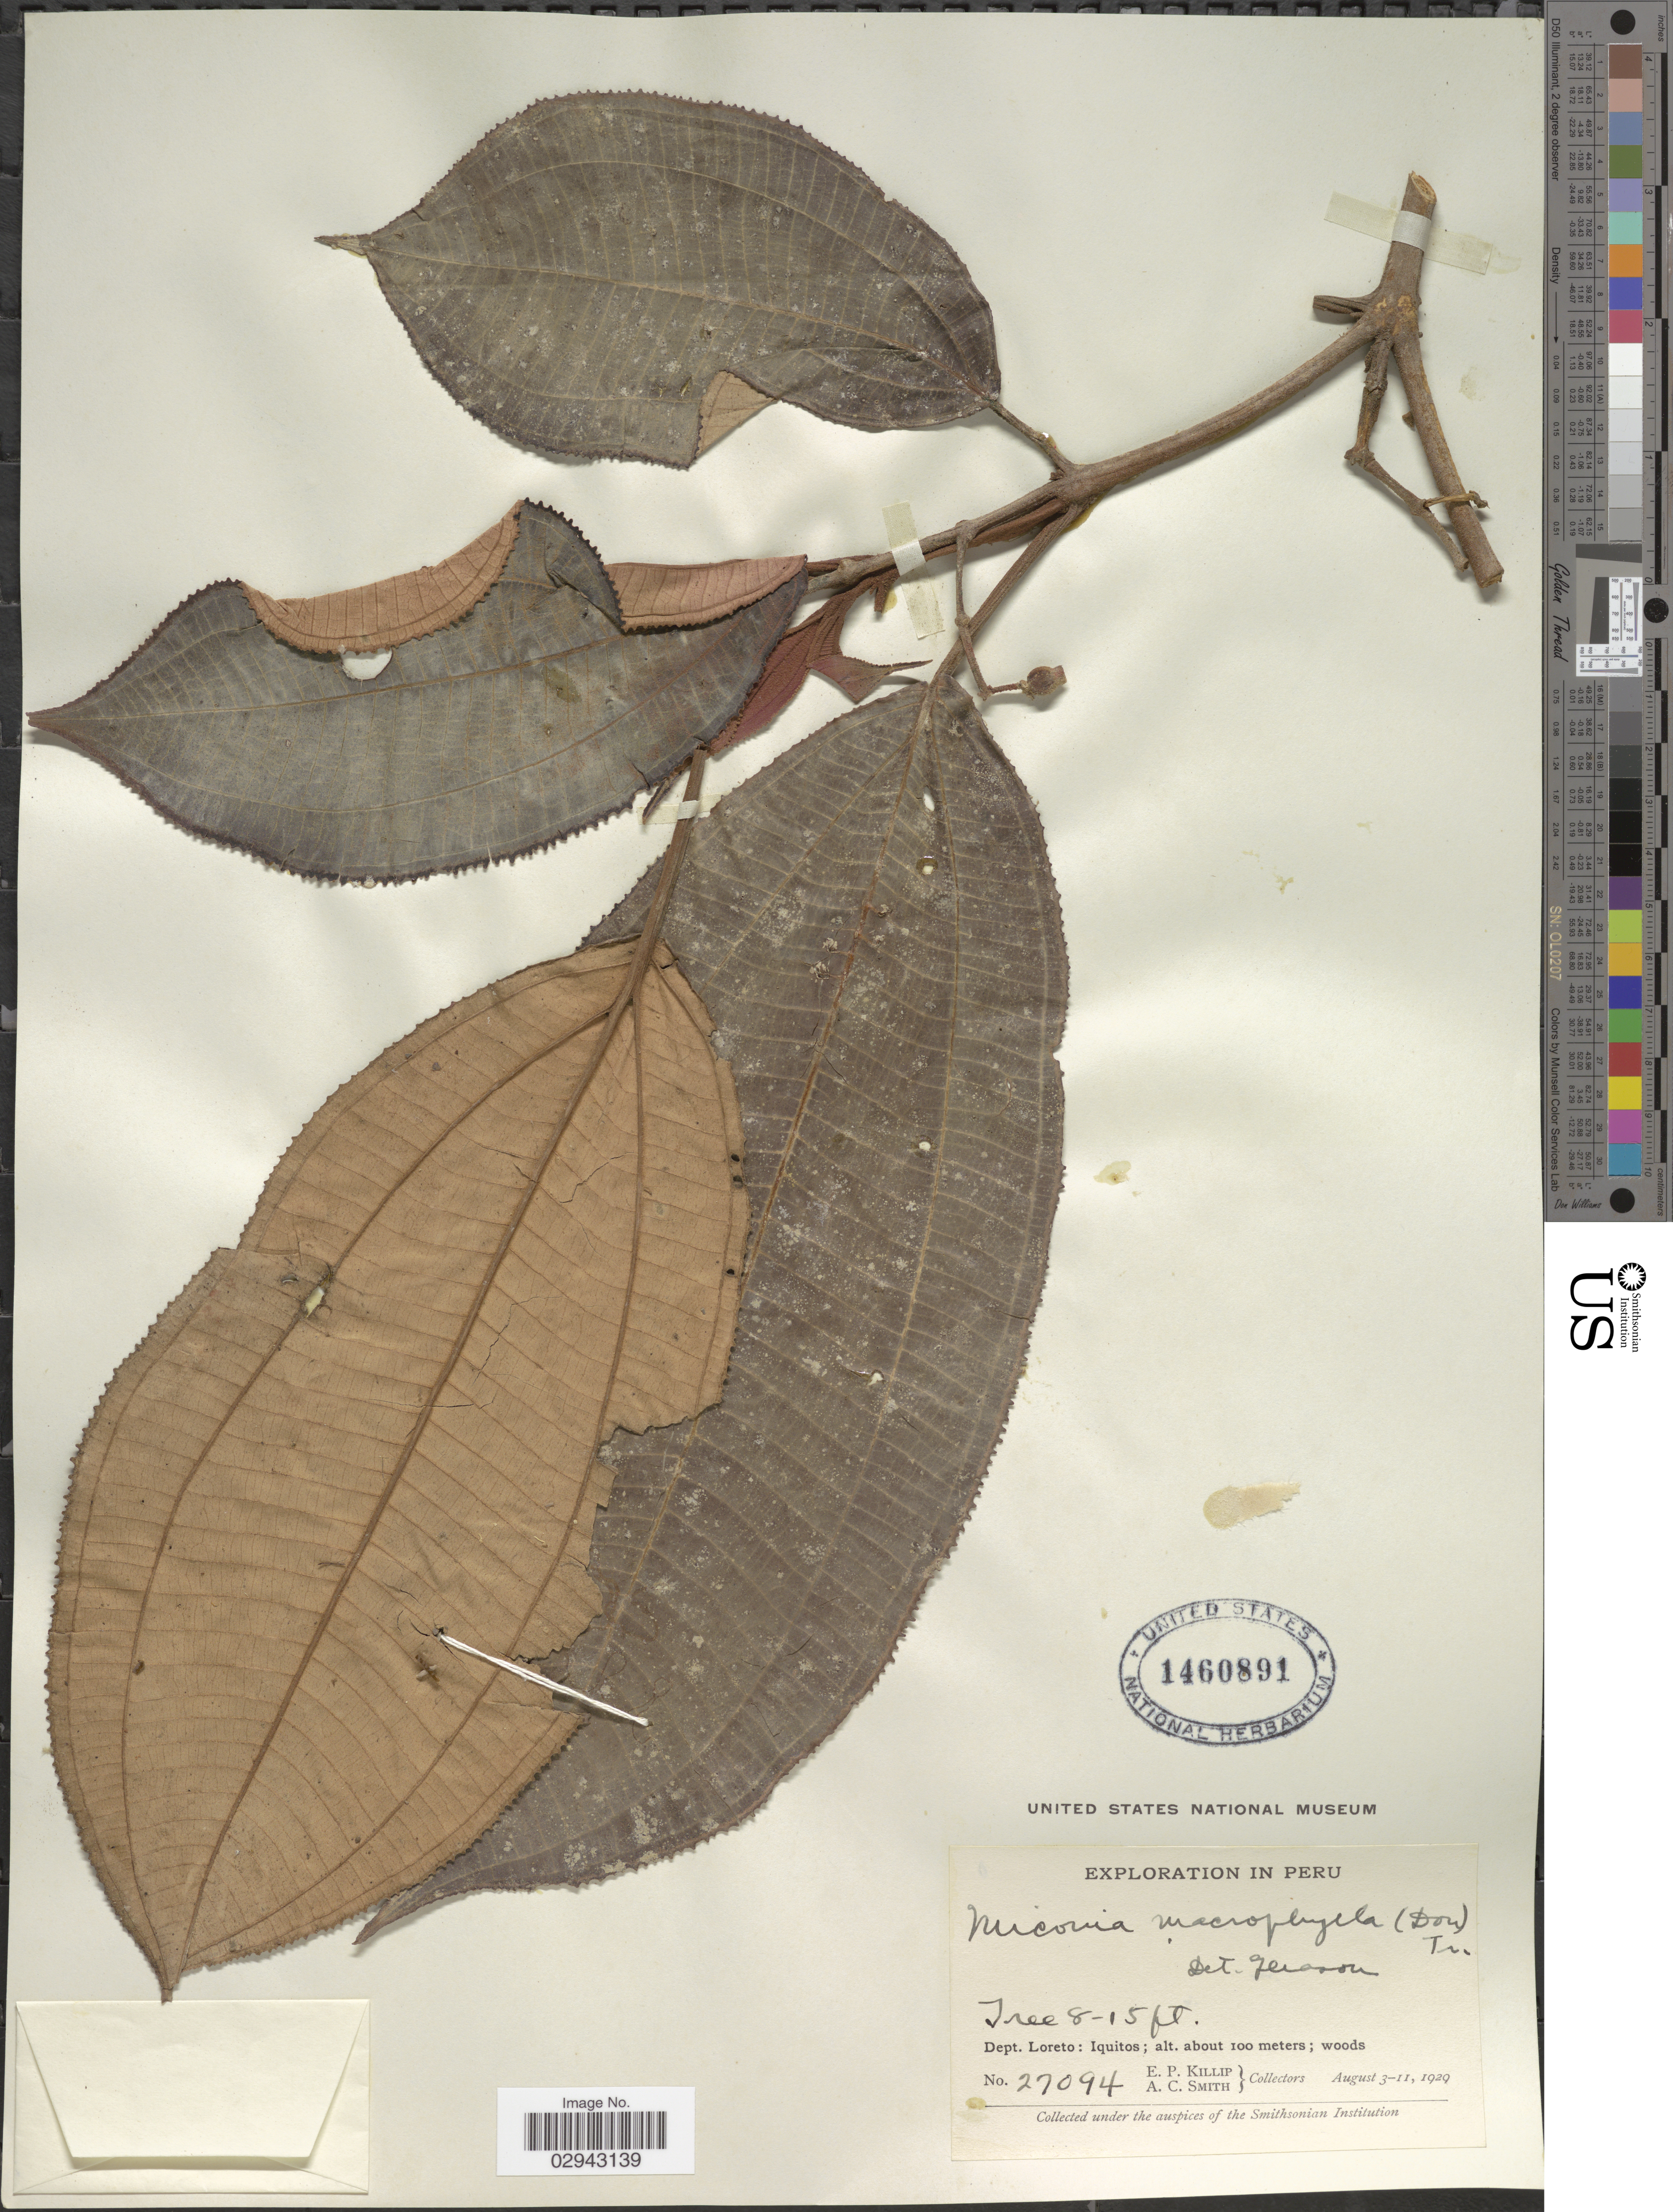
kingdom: Plantae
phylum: Tracheophyta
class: Magnoliopsida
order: Myrtales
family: Melastomataceae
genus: Miconia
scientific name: Miconia serrulata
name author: (DC.) Naudin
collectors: E. P. Killip & A. C. Smith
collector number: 27094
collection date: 1929-08-03/1929-08-11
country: Peru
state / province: Loreto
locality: Dept. Loreto: Iquitos.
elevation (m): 100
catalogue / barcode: US 1460891